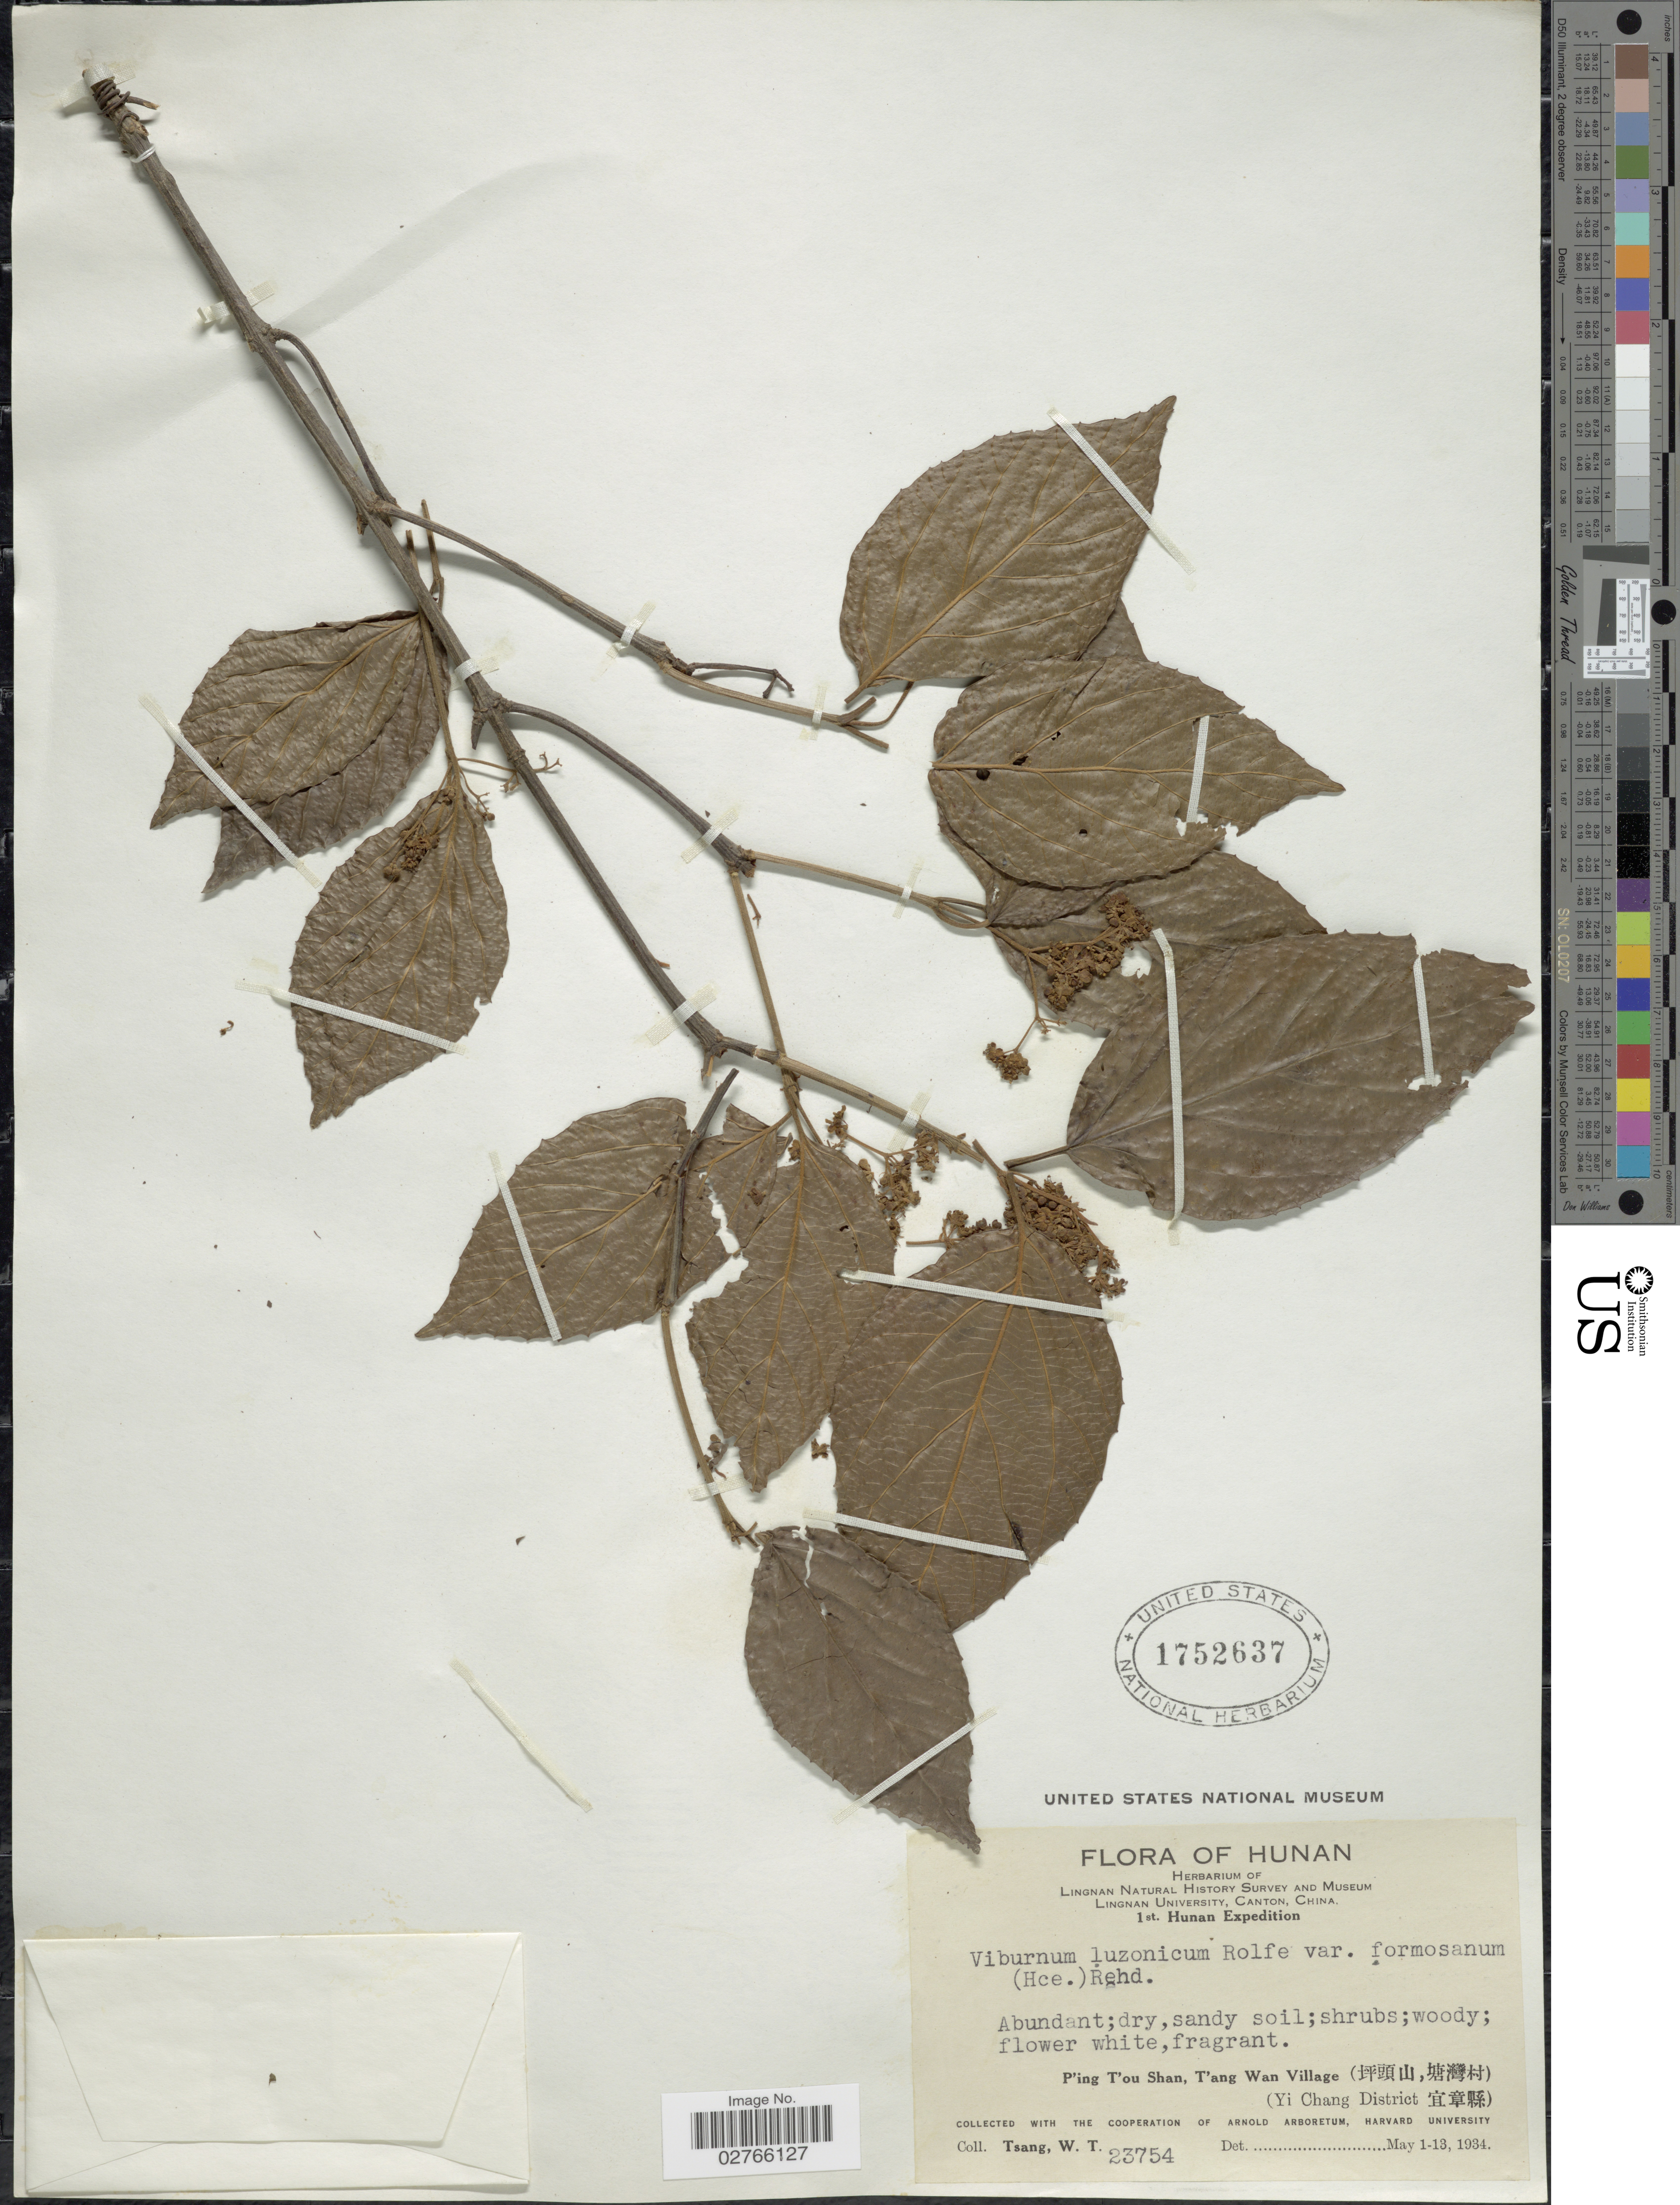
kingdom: Plantae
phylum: Tracheophyta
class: Magnoliopsida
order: Dipsacales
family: Viburnaceae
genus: Viburnum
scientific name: Viburnum formosanum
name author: (Hance) Hayata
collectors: W. T. Tsang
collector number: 23754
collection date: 1934-05-01/1934-05-13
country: China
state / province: Hunan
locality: P'ing T'ou Shan, T'ang Wan Village (Yi Chang District).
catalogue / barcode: US 1752637